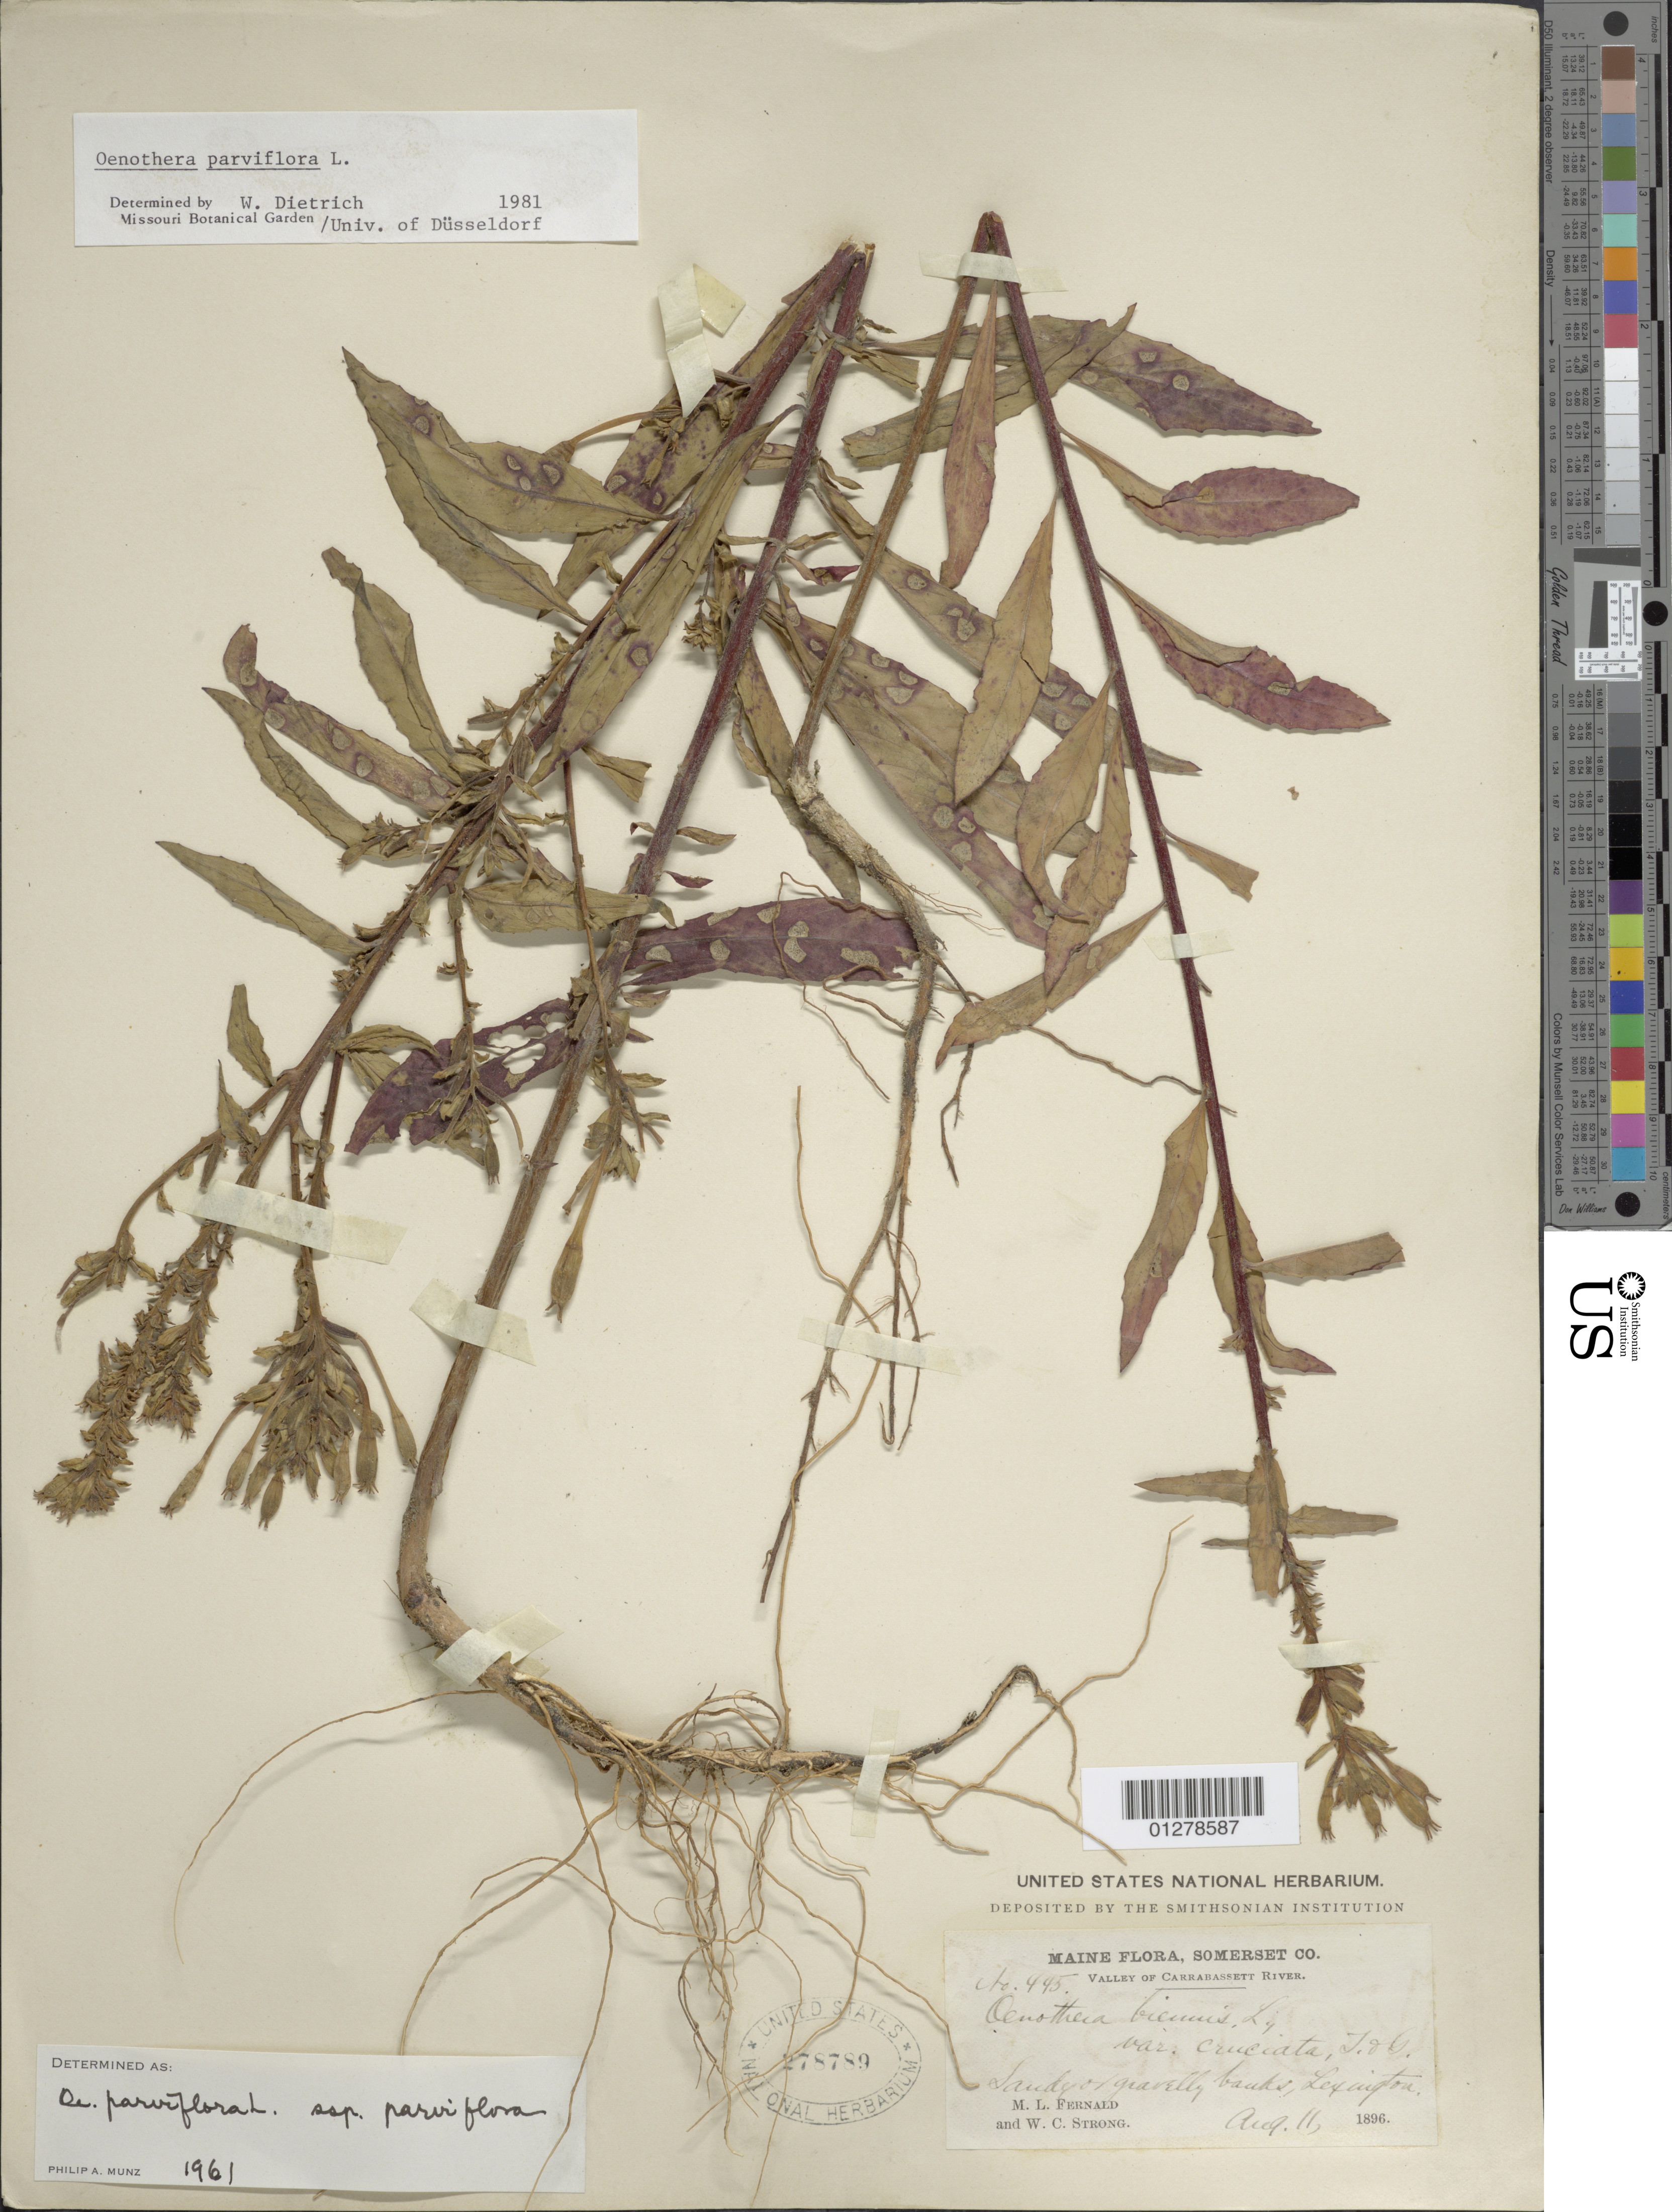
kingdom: Plantae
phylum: Tracheophyta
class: Magnoliopsida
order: Myrtales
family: Onagraceae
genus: Oenothera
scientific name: Oenothera parviflora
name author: L.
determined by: Munz, Philip A.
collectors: M. L. Fernald & W. C. Strong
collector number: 445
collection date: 1896-08-11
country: United States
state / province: Maine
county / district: Somerset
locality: Valley of the Carrabassett River. Lexington.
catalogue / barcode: US 278789